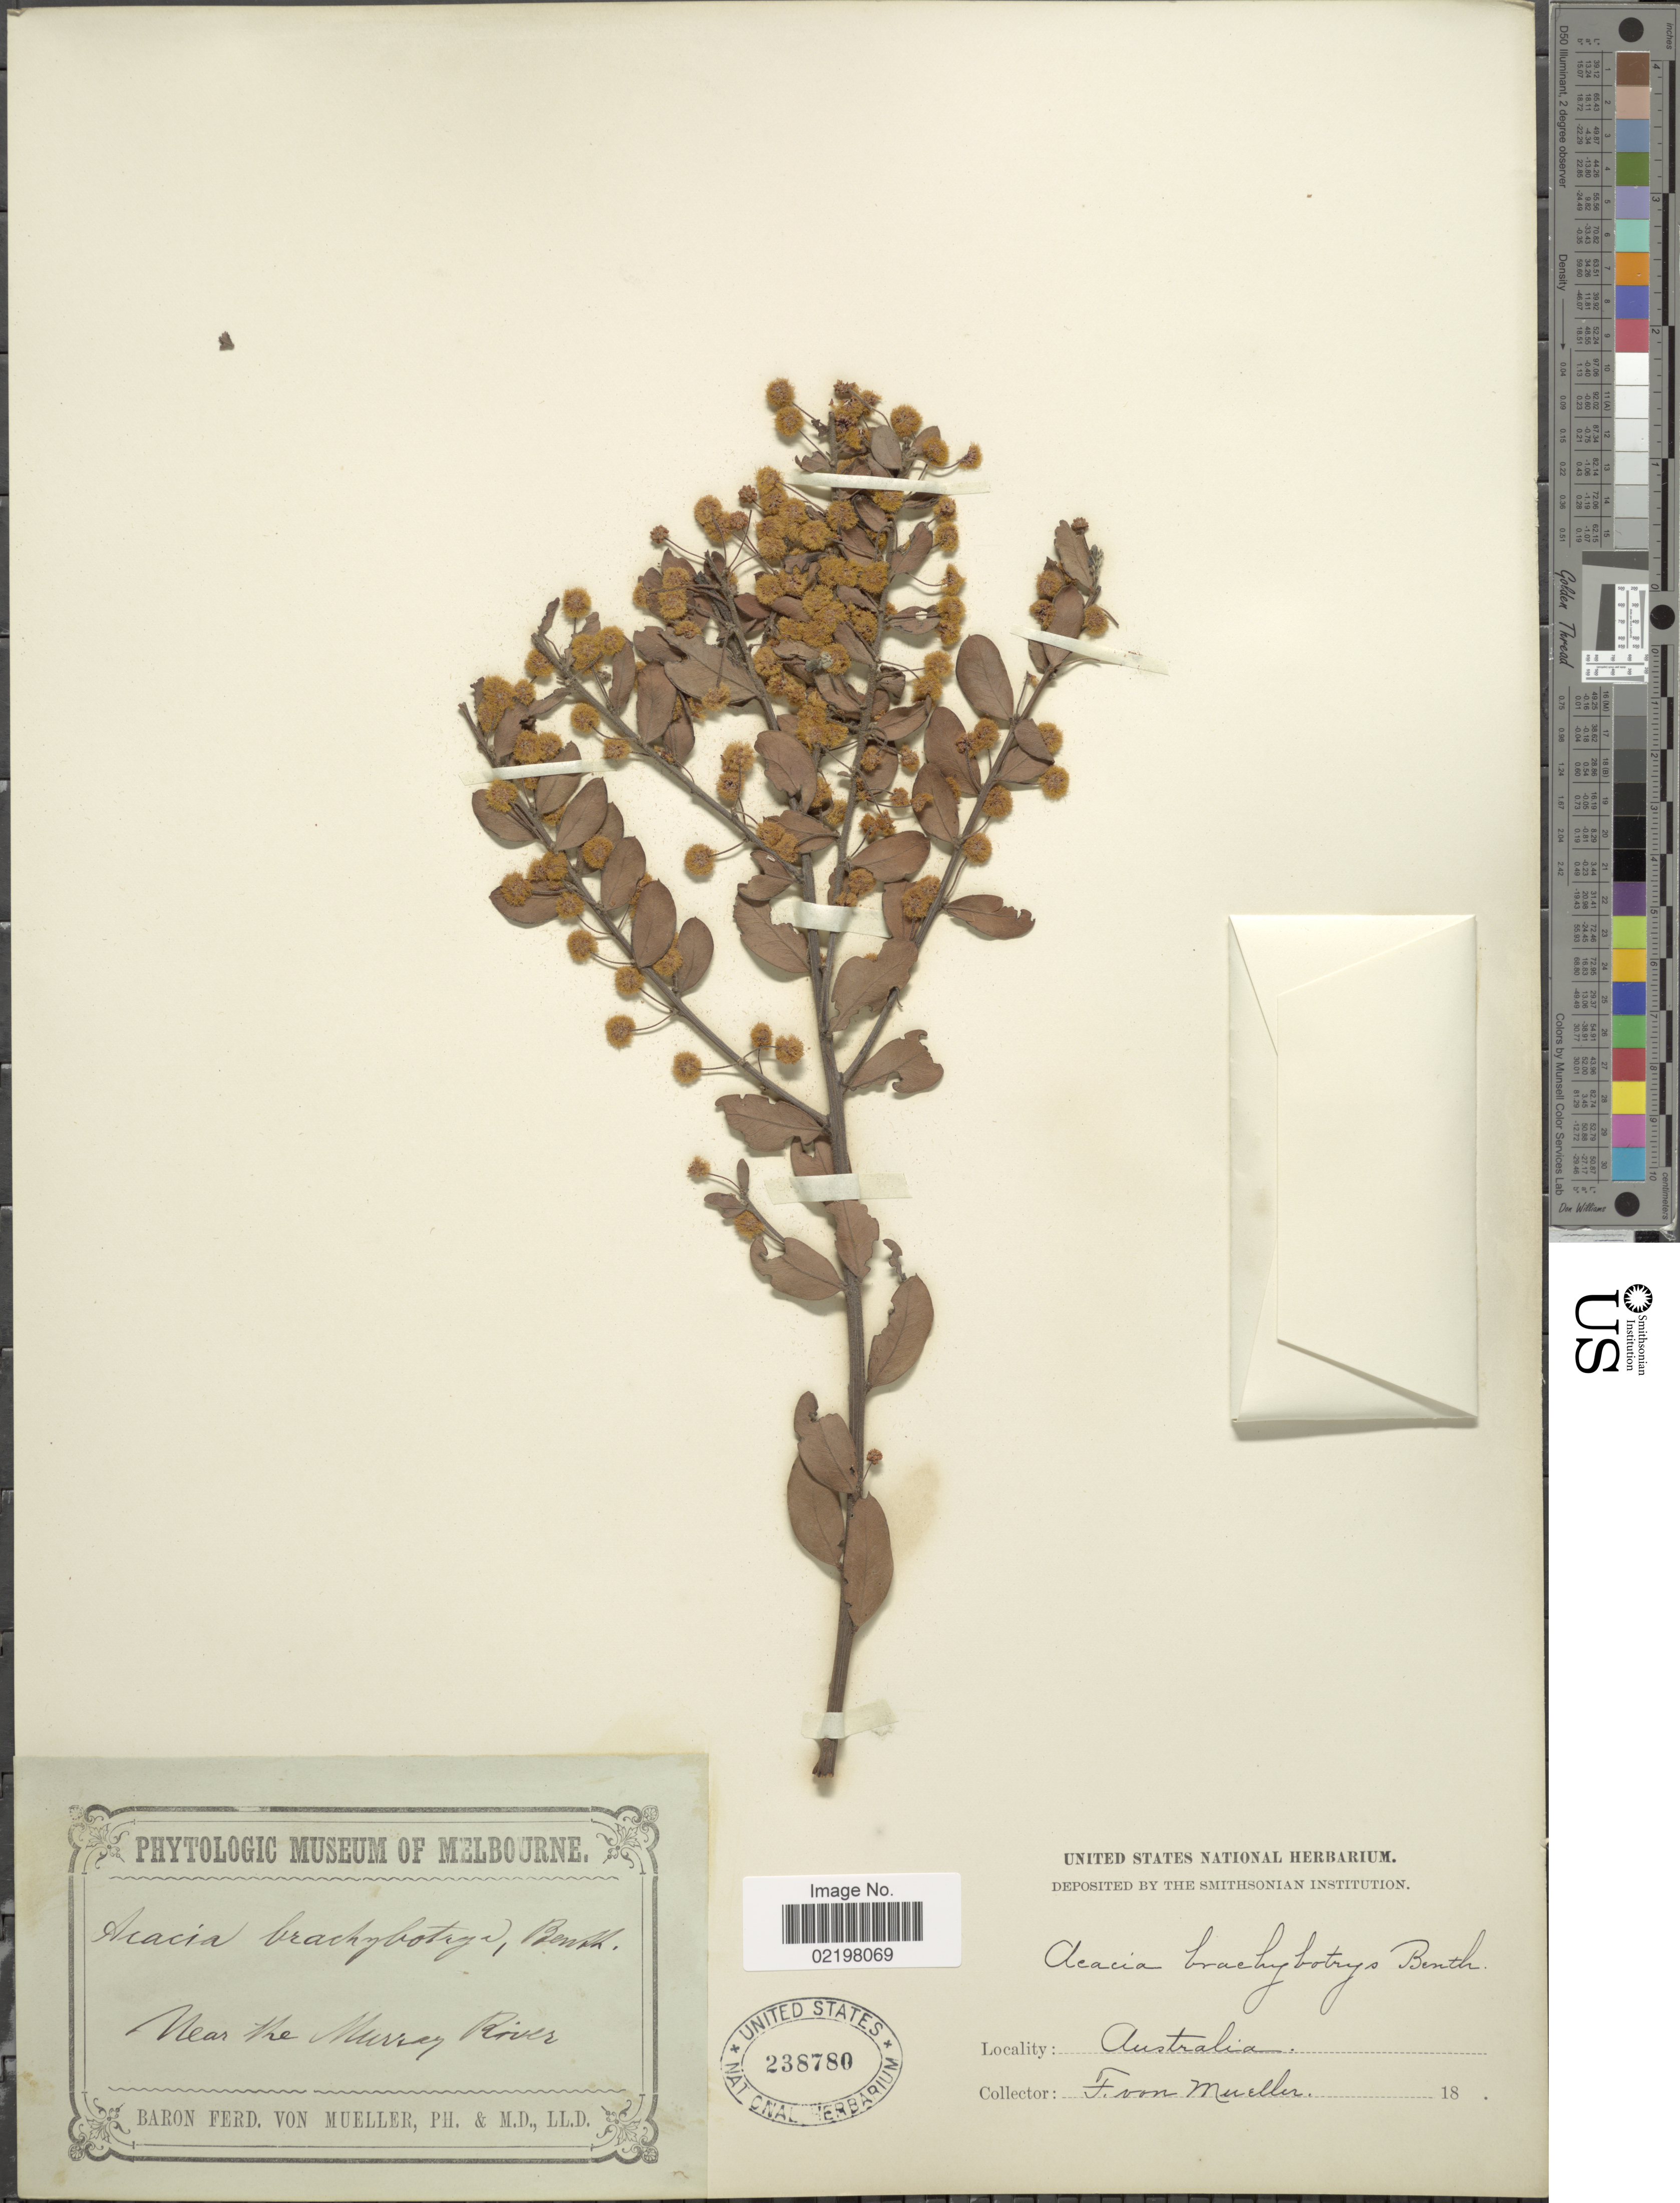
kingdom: Plantae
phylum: Tracheophyta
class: Magnoliopsida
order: Fabales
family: Fabaceae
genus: Acacia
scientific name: Acacia brachybotrya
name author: Benth.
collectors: F. von Mueller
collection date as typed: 18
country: Australia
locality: Near the Murray River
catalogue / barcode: US 238780